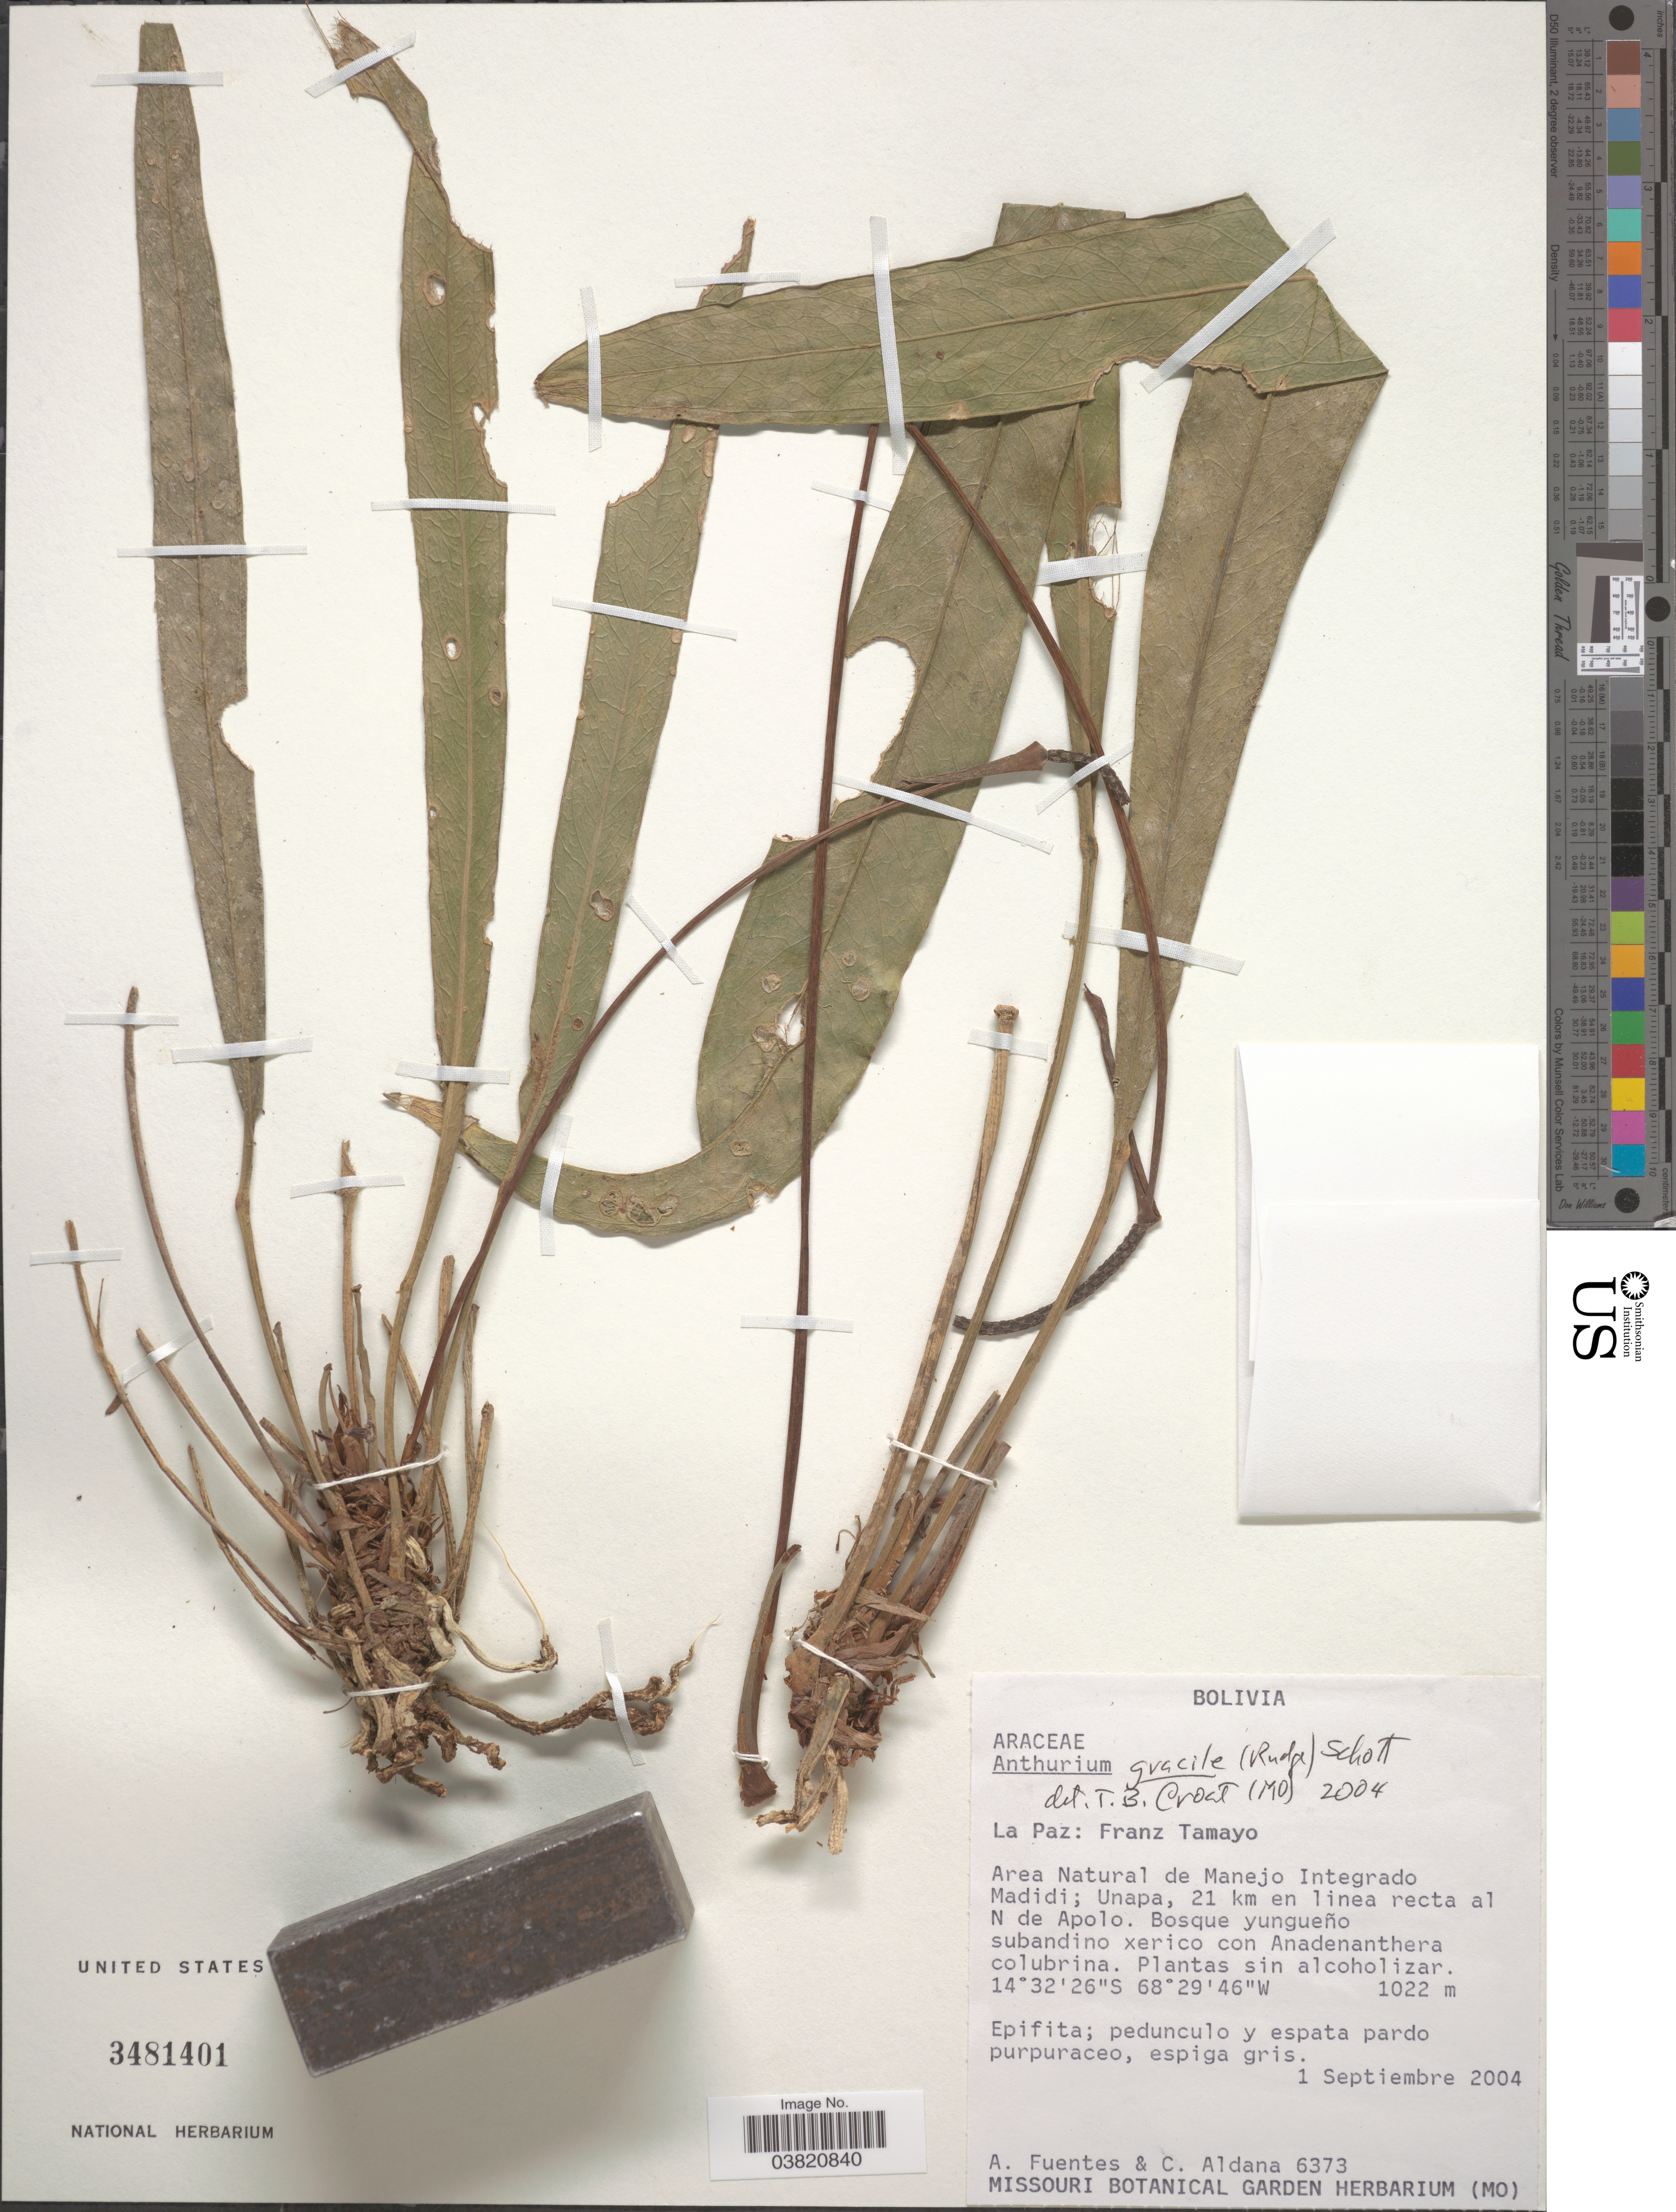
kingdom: Plantae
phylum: Tracheophyta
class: Liliopsida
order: Alismatales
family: Araceae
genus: Anthurium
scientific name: Anthurium gracile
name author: (Rudge) Schott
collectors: A. Fuentes & C. Aldana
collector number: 6373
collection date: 2004-09-01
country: Bolivia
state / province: La Paz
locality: Franz Tamayo. Area Natural de Manejo Integrado Madidi; Unapa, 21 km en linea recta al N de Apolo.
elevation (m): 1022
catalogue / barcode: US 3481401